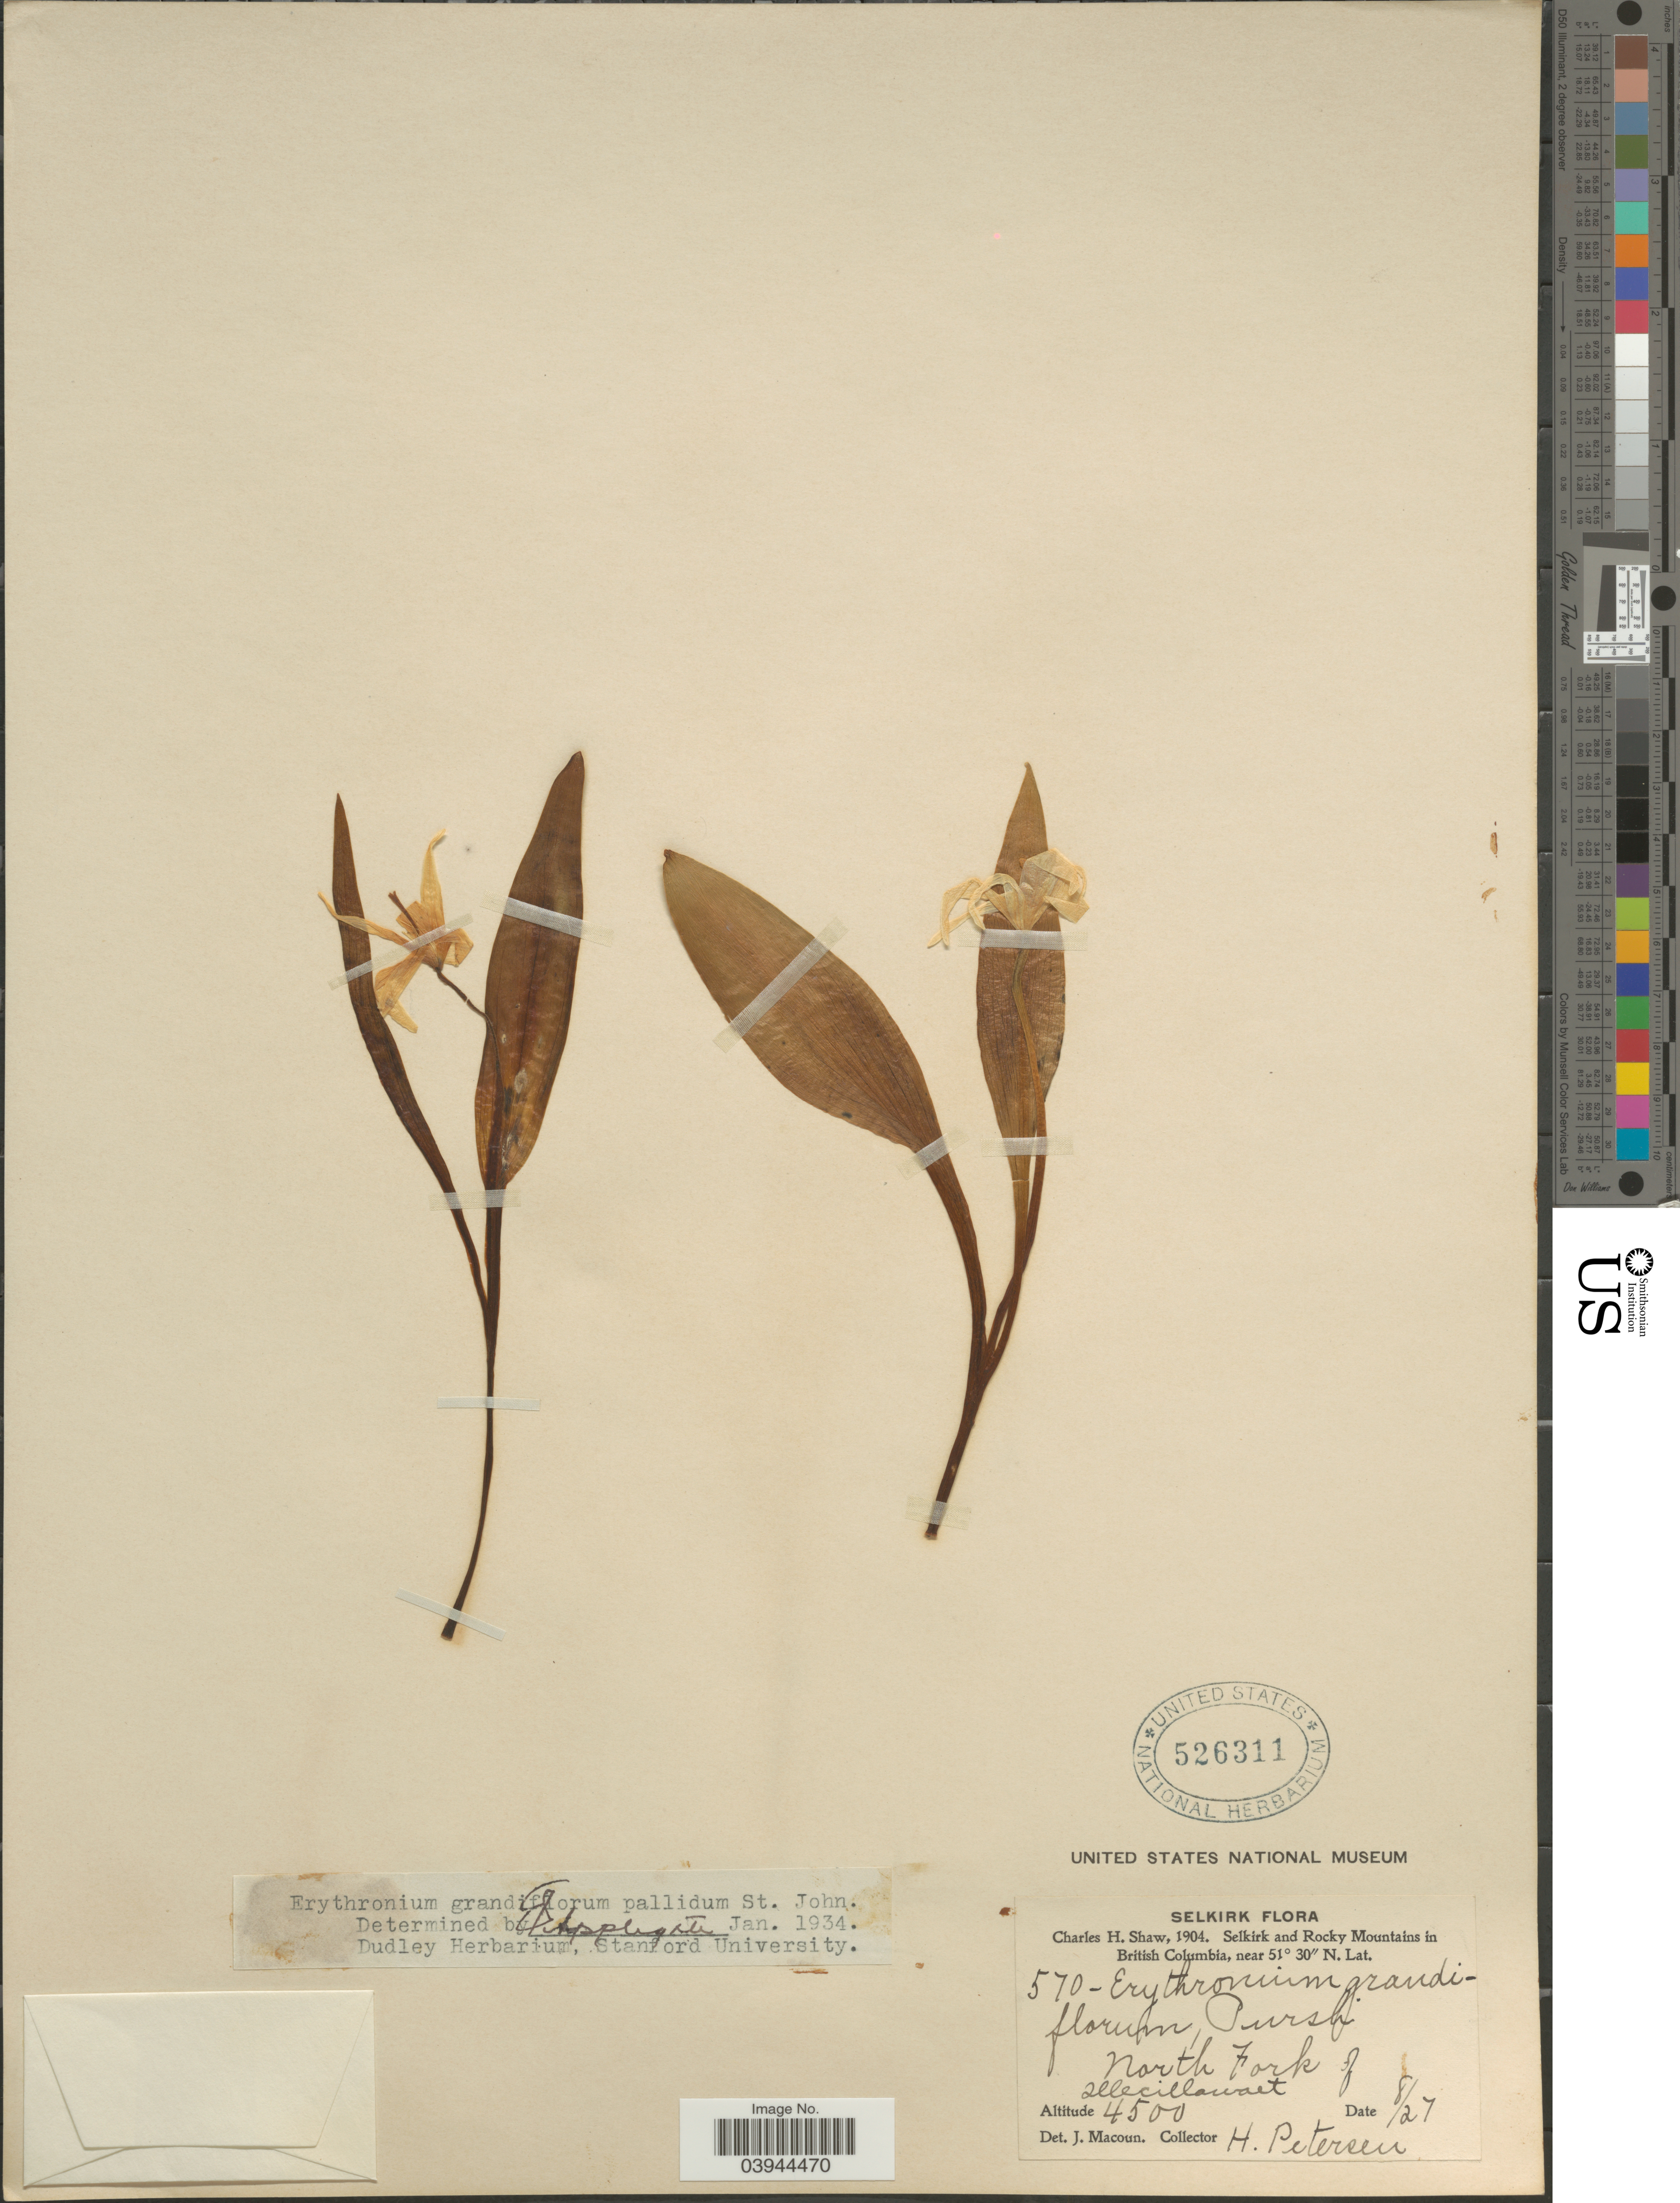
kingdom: Plantae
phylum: Tracheophyta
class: Liliopsida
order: Liliales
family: Liliaceae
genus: Erythronium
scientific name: Erythronium grandiflorum var. pallidum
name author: H. St. John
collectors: H. Petersen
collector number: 570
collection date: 1904-08-27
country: Canada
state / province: British Columbia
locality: Selkirk. Selkirk and Rocky Mountains. North Fork of Illecillawaet.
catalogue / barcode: US 526311